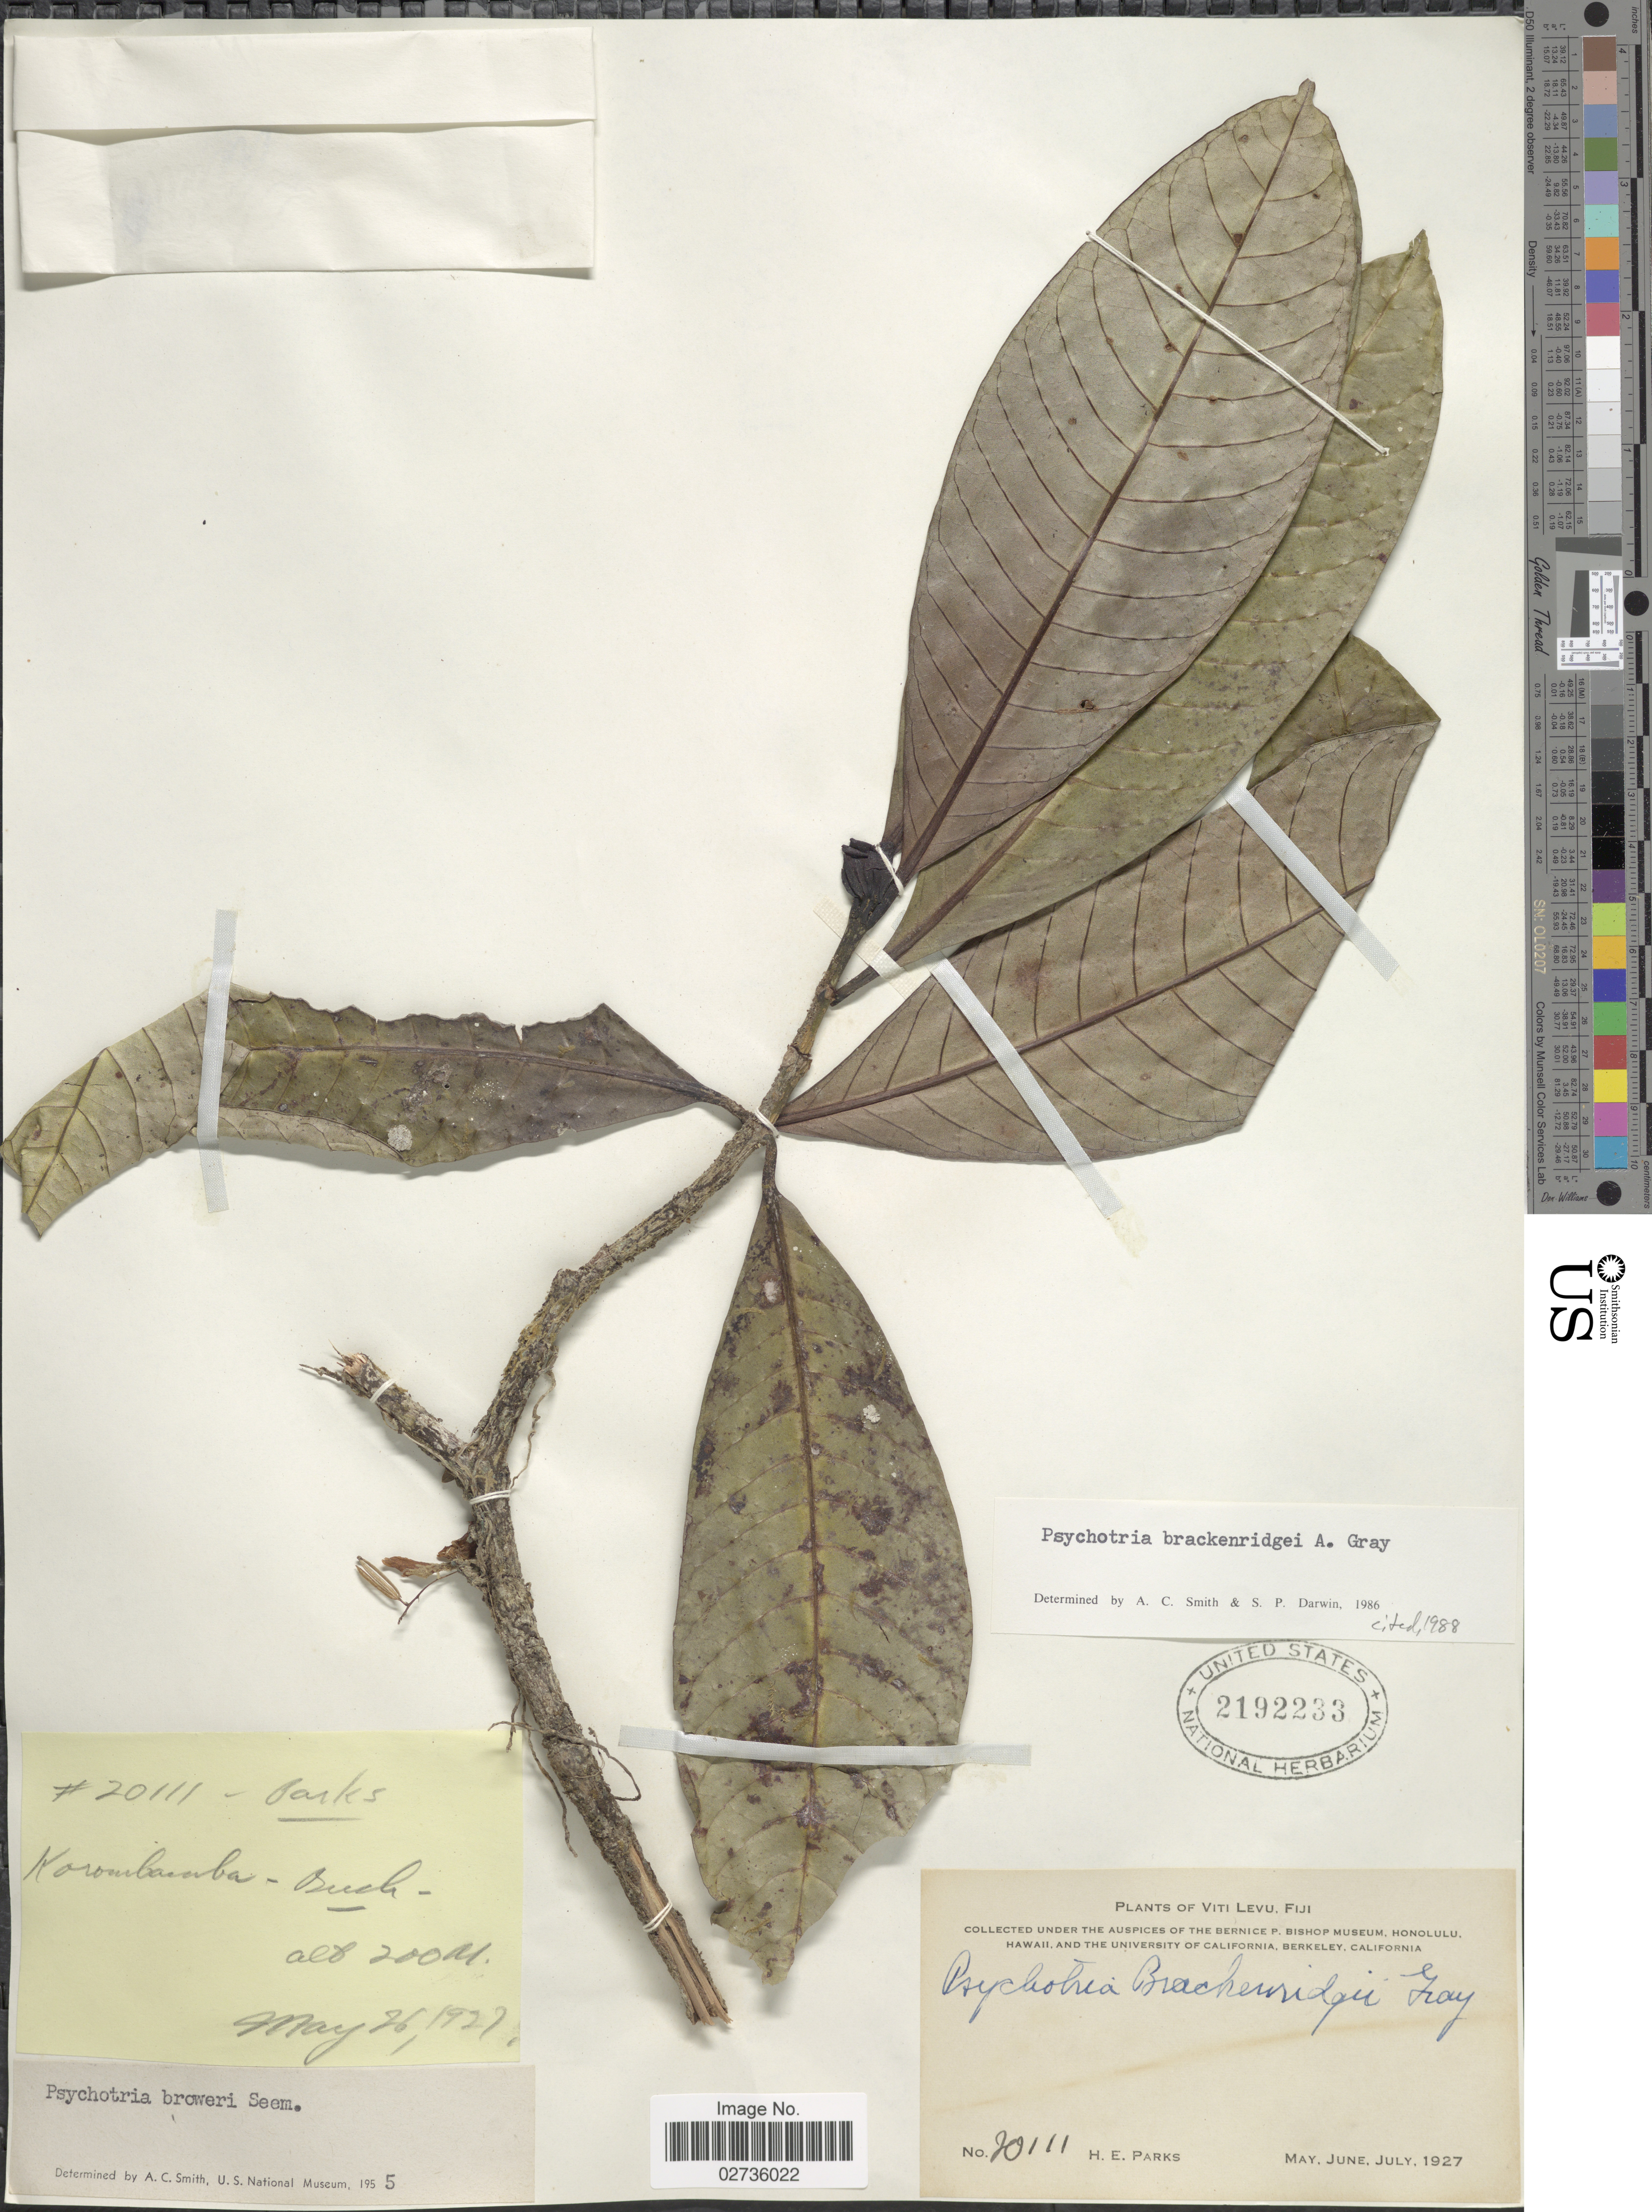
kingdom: Plantae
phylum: Tracheophyta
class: Magnoliopsida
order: Gentianales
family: Rubiaceae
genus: Psychotria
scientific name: Psychotria brackenridgei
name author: A. Gray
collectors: H. E. Parks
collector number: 20111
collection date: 1927-05-26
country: Fiji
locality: Viti Levu. Korombamba.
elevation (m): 200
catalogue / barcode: US 2192233